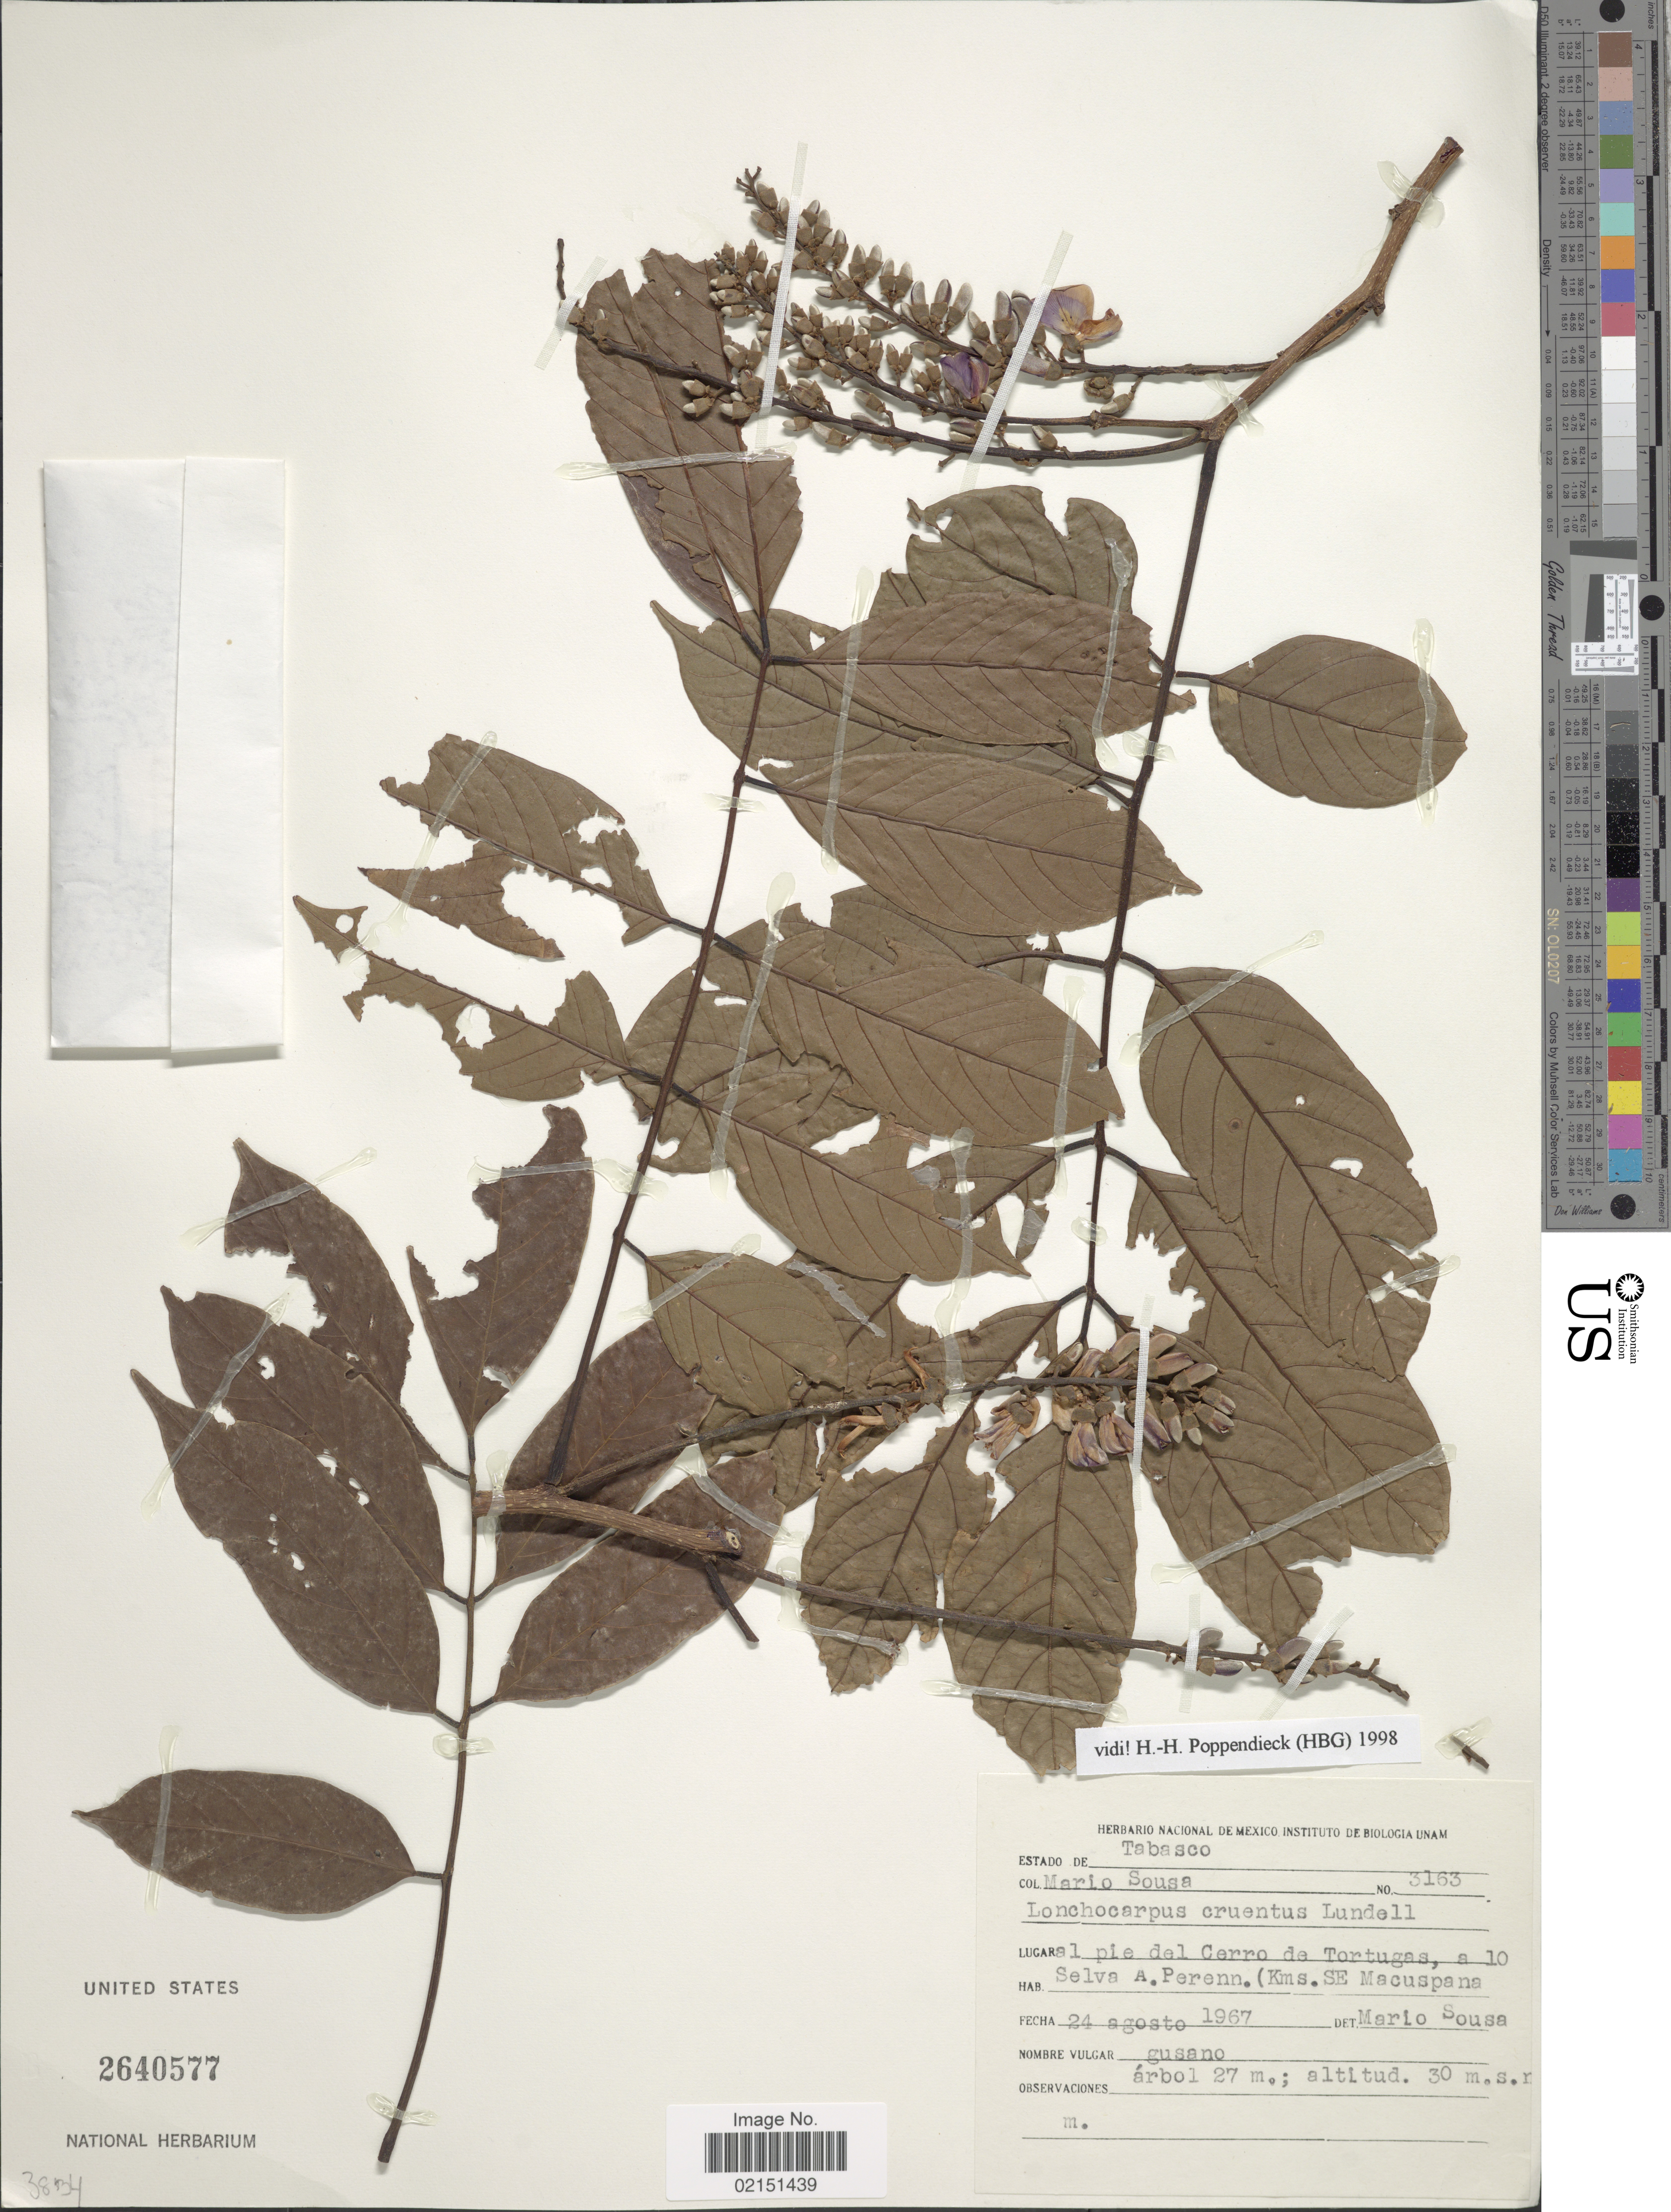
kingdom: Plantae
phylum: Tracheophyta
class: Magnoliopsida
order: Fabales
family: Fabaceae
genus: Lonchocarpus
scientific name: Lonchocarpus cruentus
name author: Lundell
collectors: M. Sousa S.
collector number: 3163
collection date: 1967-08-24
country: Mexico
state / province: Tabasco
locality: Estado de Tabasco, al pie del Cerro de Tortugas, a 10 Selva a Perenn. (Kms, SE Macuspana)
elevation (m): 30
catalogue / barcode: US 2640577